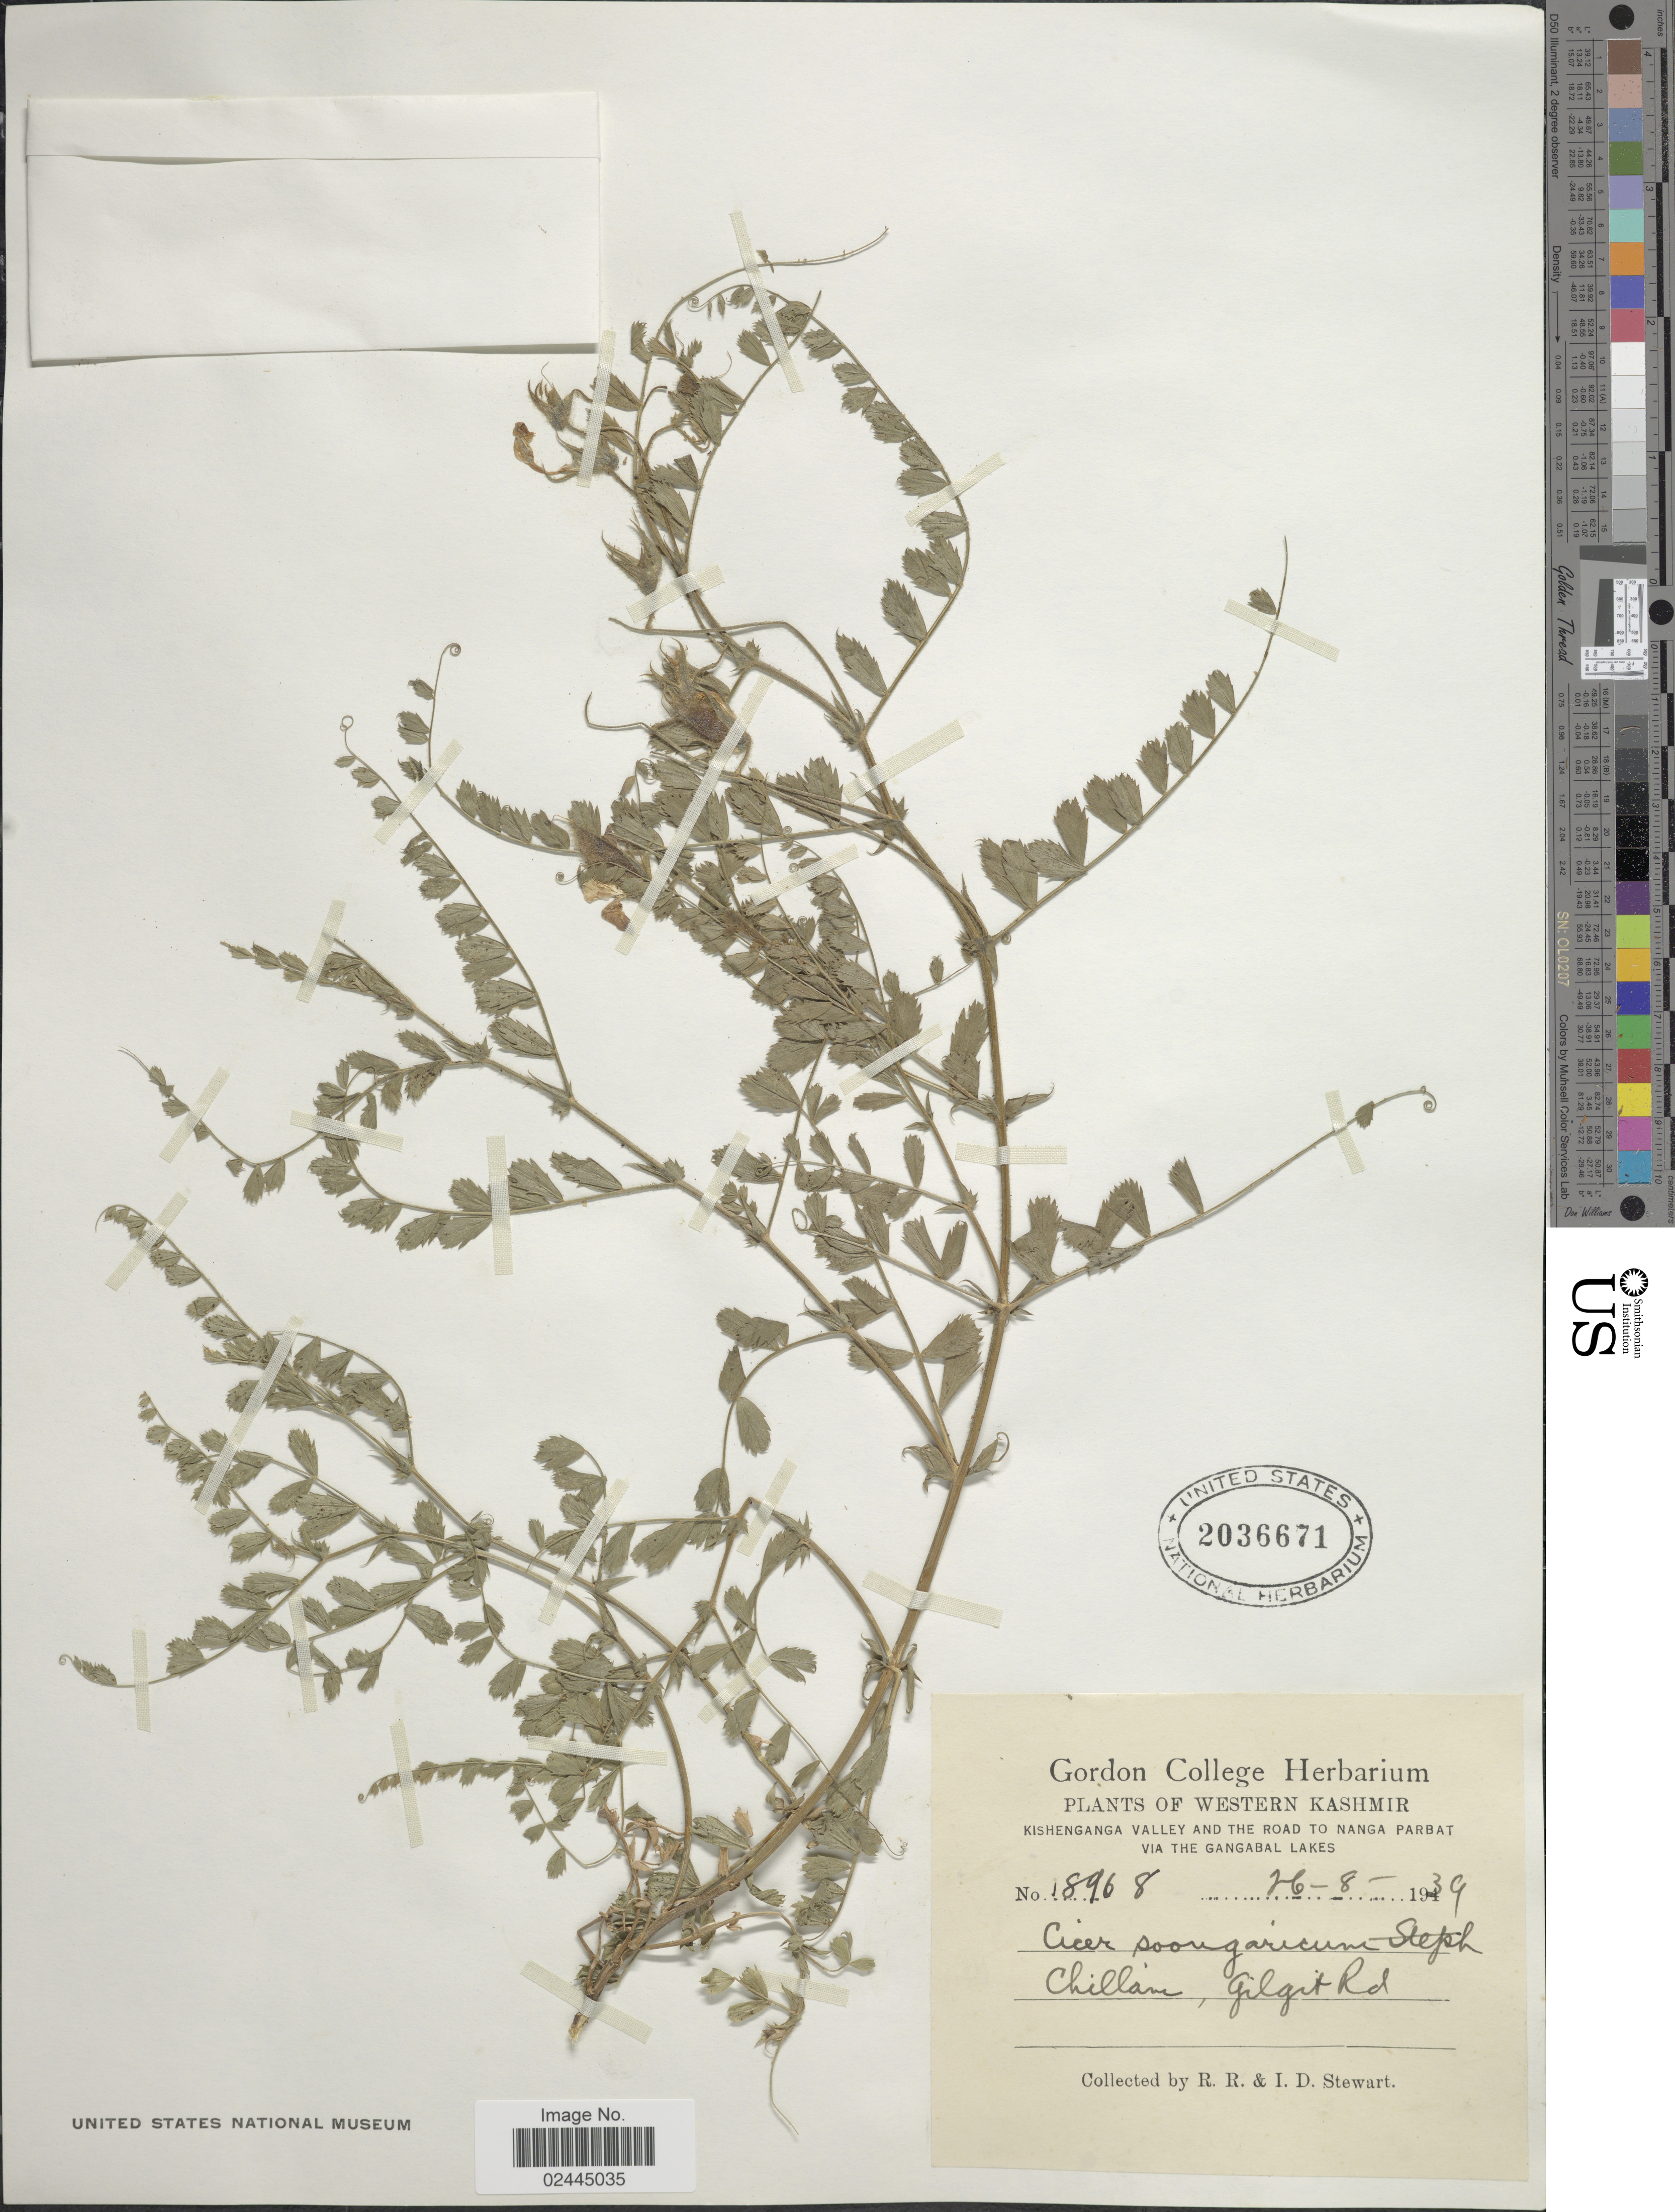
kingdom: Plantae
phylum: Tracheophyta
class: Magnoliopsida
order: Fabales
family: Fabaceae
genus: Cicer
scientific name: Cicer songaricum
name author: DC.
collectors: R. R. Stewart & I. Stewart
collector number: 18968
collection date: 1939-08-26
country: Pakistan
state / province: Gilgit-Baltistan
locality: Western Kashmir. Kishenganga Valley and the Road to Nanga Parbat via the Gangabal Lakes. Chillam, Gilgit Rd.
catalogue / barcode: US 2036671